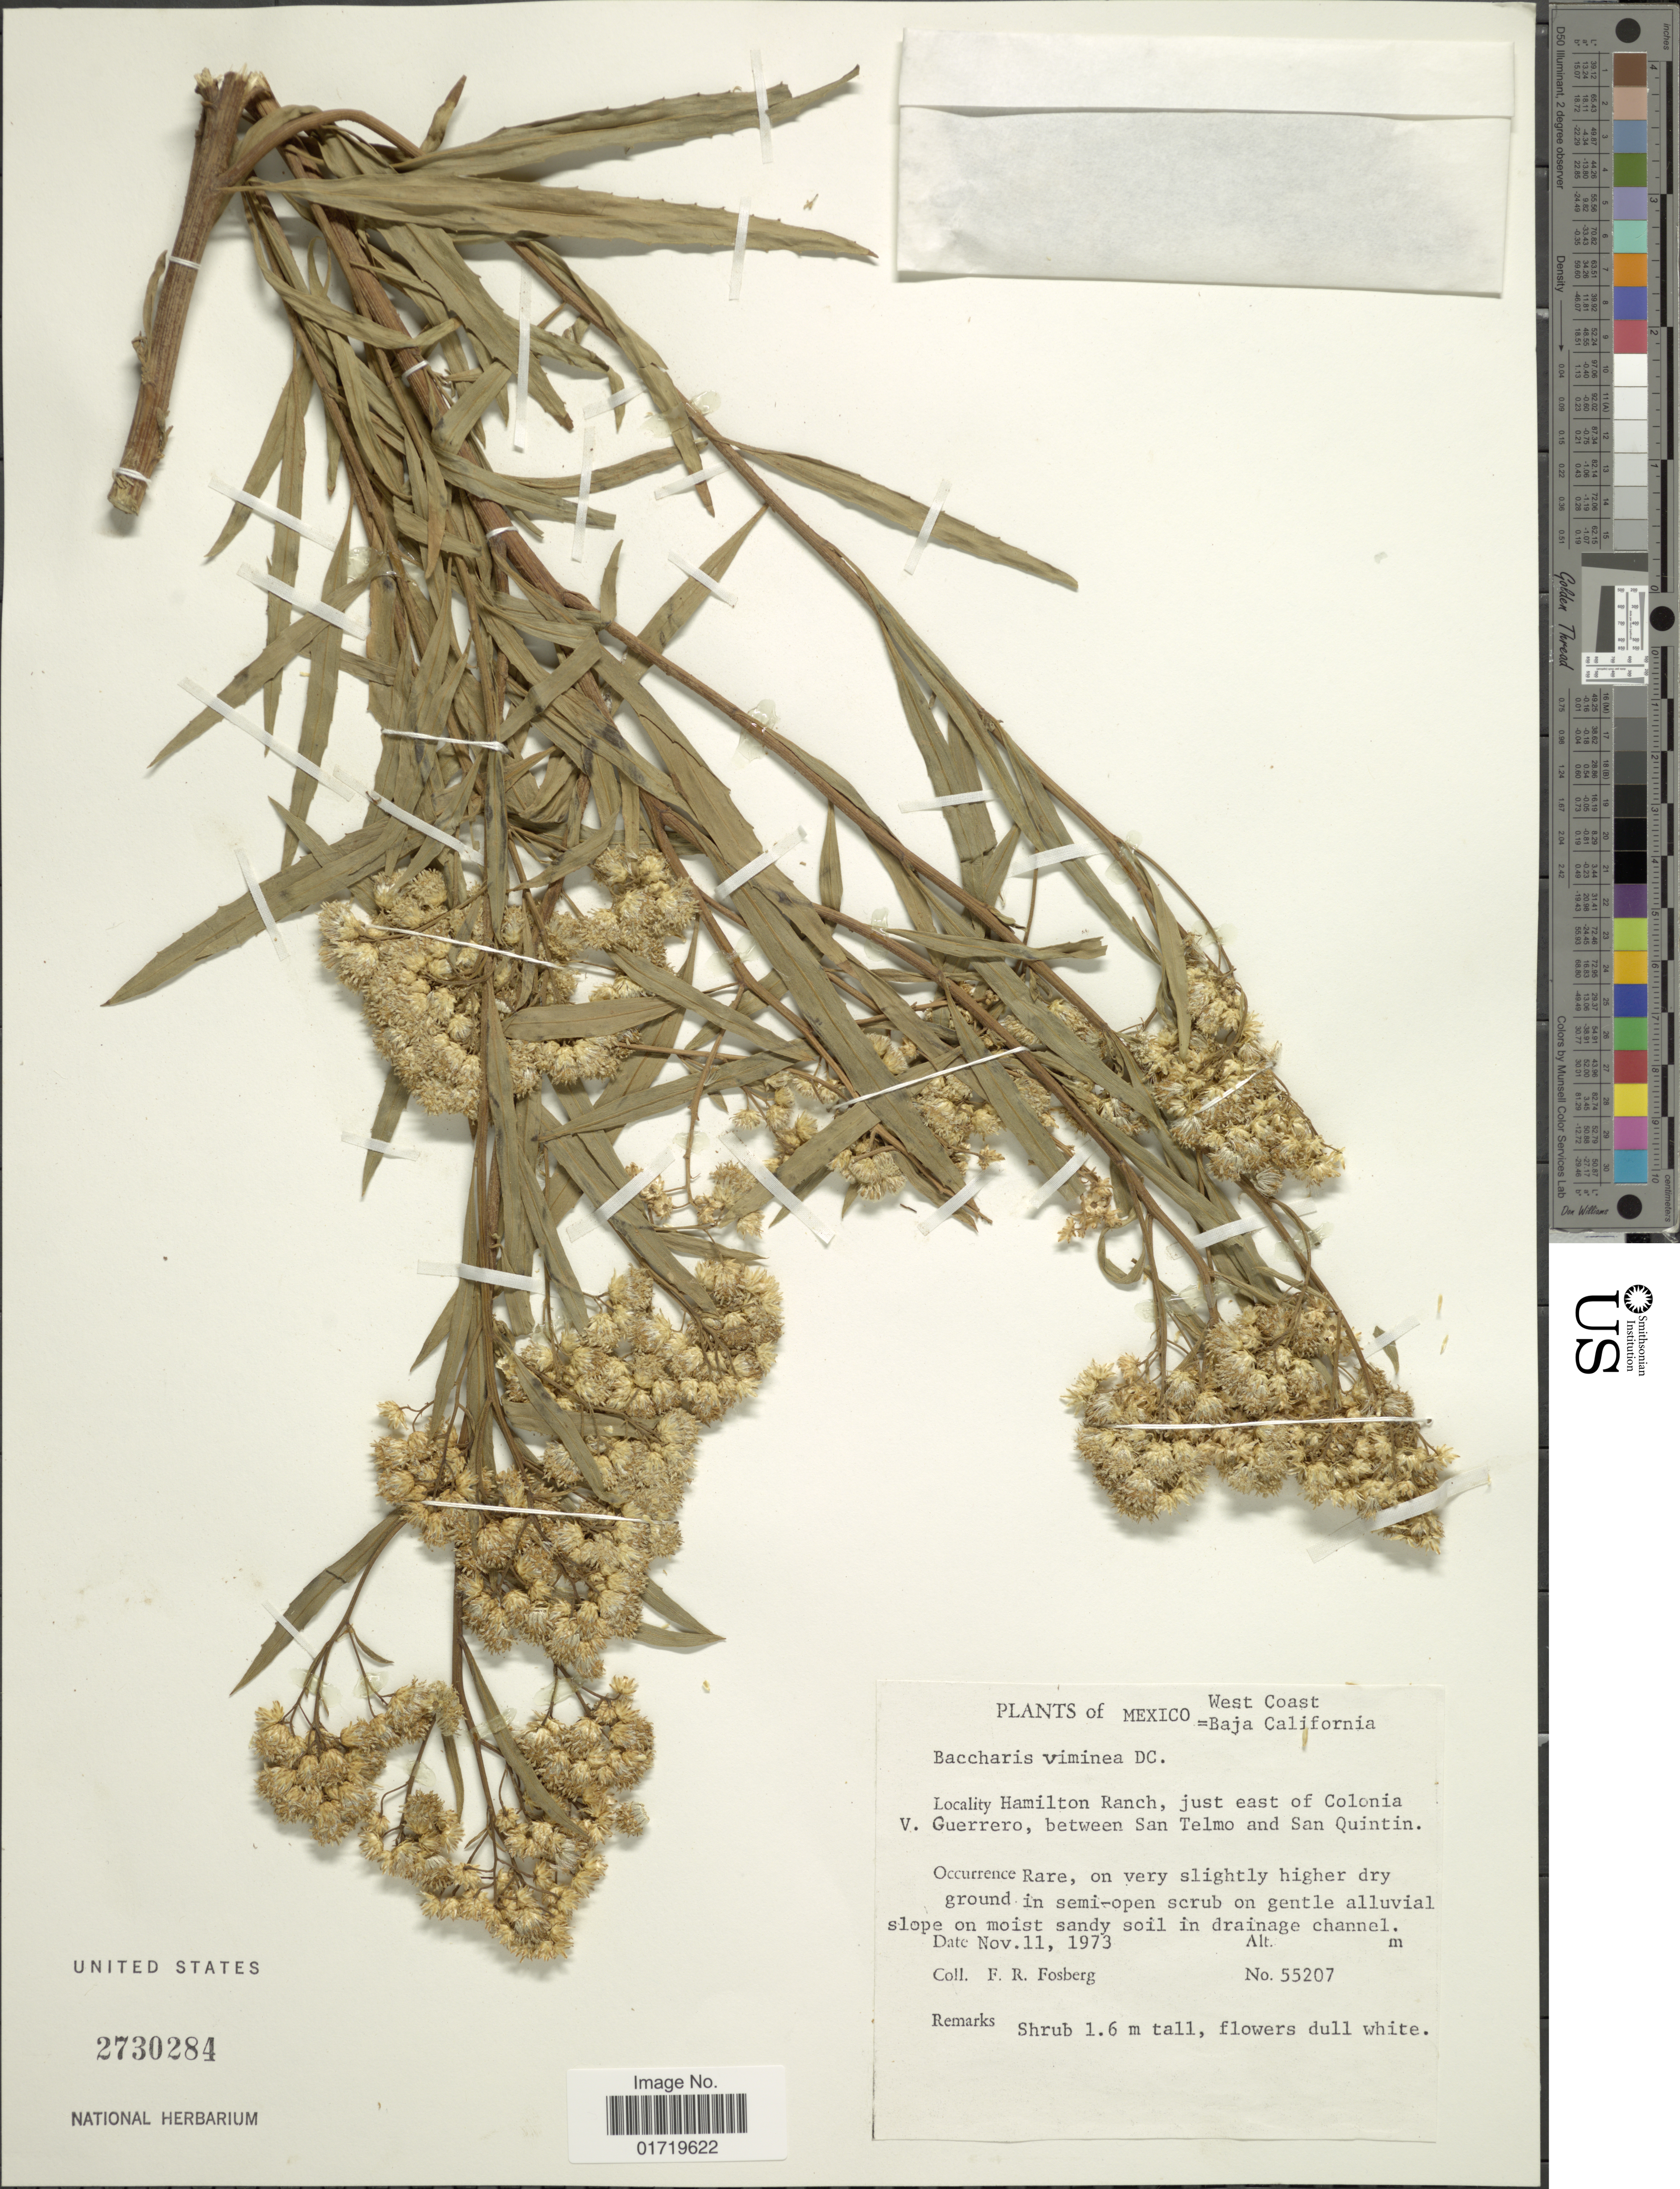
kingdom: Plantae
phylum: Tracheophyta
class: Magnoliopsida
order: Asterales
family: Asteraceae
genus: Baccharis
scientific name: Baccharis viminea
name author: DC.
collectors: F. R. Fosberg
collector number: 55207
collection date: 1973-11-11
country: Mexico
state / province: Baja California Sur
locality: West Coast, Baja California, Hamilton Ranch, just east of Colonia V. Guerrero, between San Telmo and San Quintin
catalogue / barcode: US 2730284